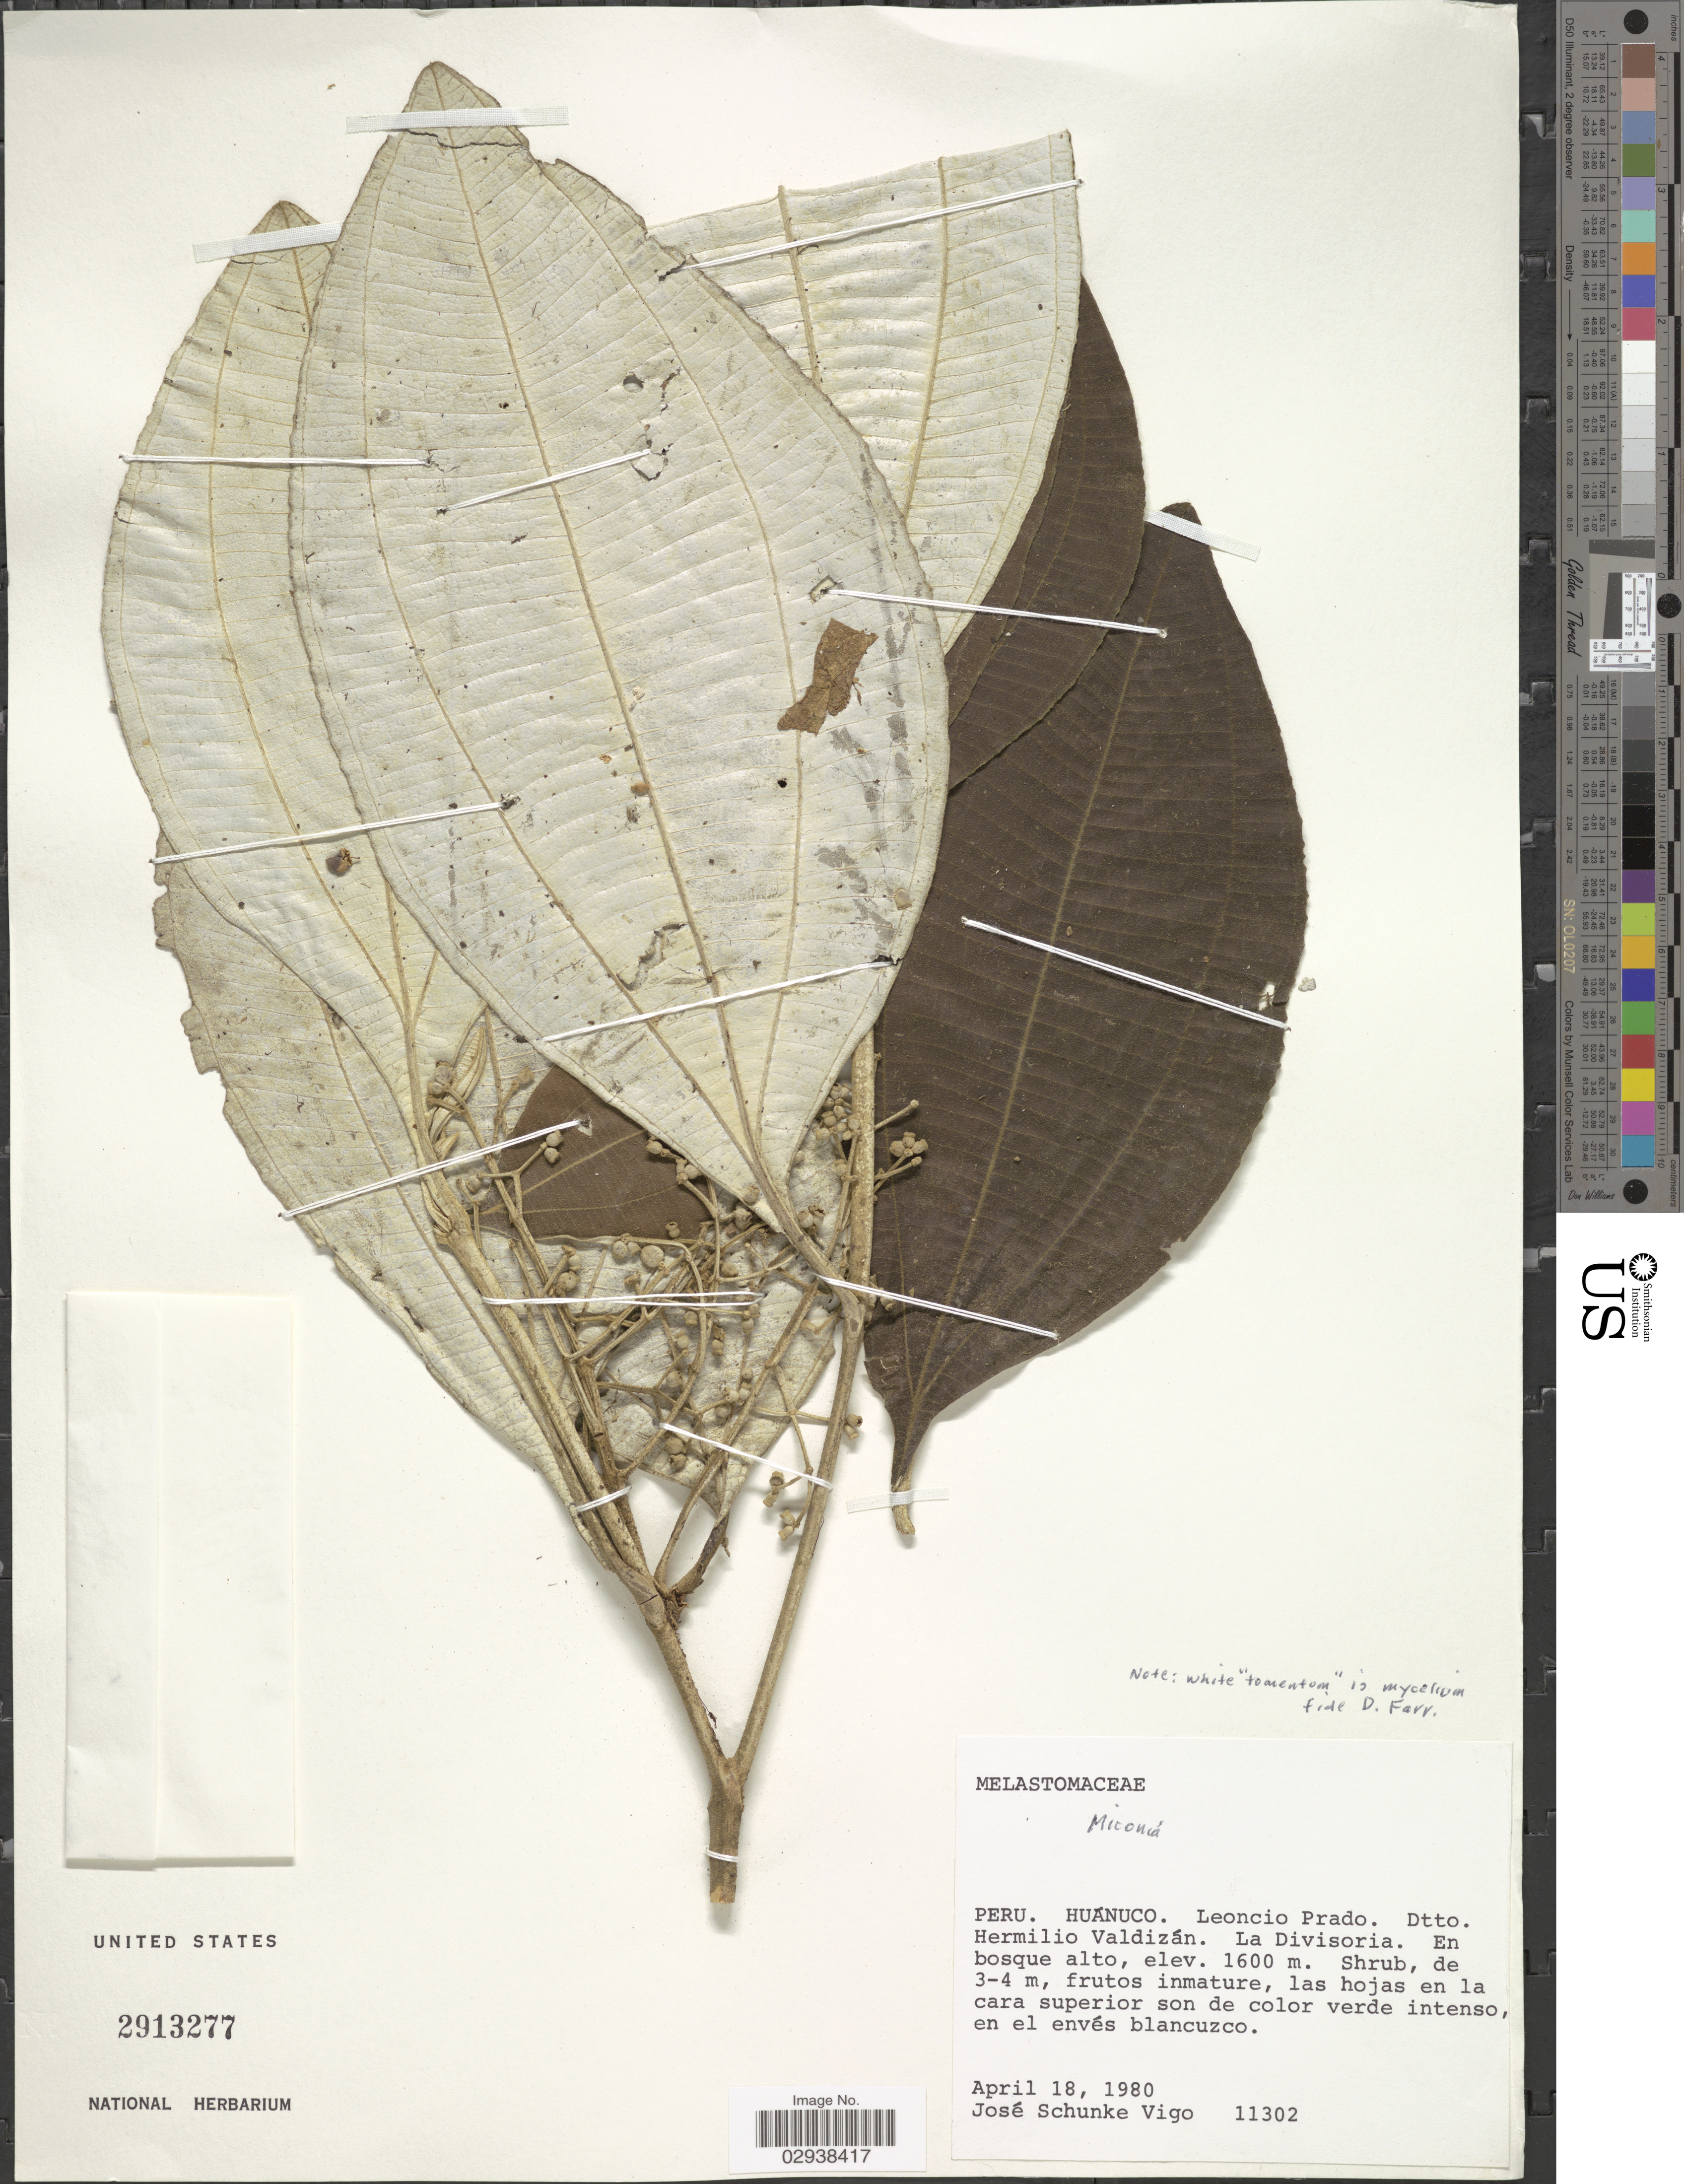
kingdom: Plantae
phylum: Tracheophyta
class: Magnoliopsida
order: Myrtales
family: Melastomataceae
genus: Miconia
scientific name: Miconia cretacea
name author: Gleason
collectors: J. Schunke Vigo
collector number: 11302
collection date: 1980-04-18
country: Peru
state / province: Huánuco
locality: Leoncio Prado, Dtto. Hermilio Valdizán, La Divisoria.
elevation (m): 1600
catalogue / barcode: US 2913277